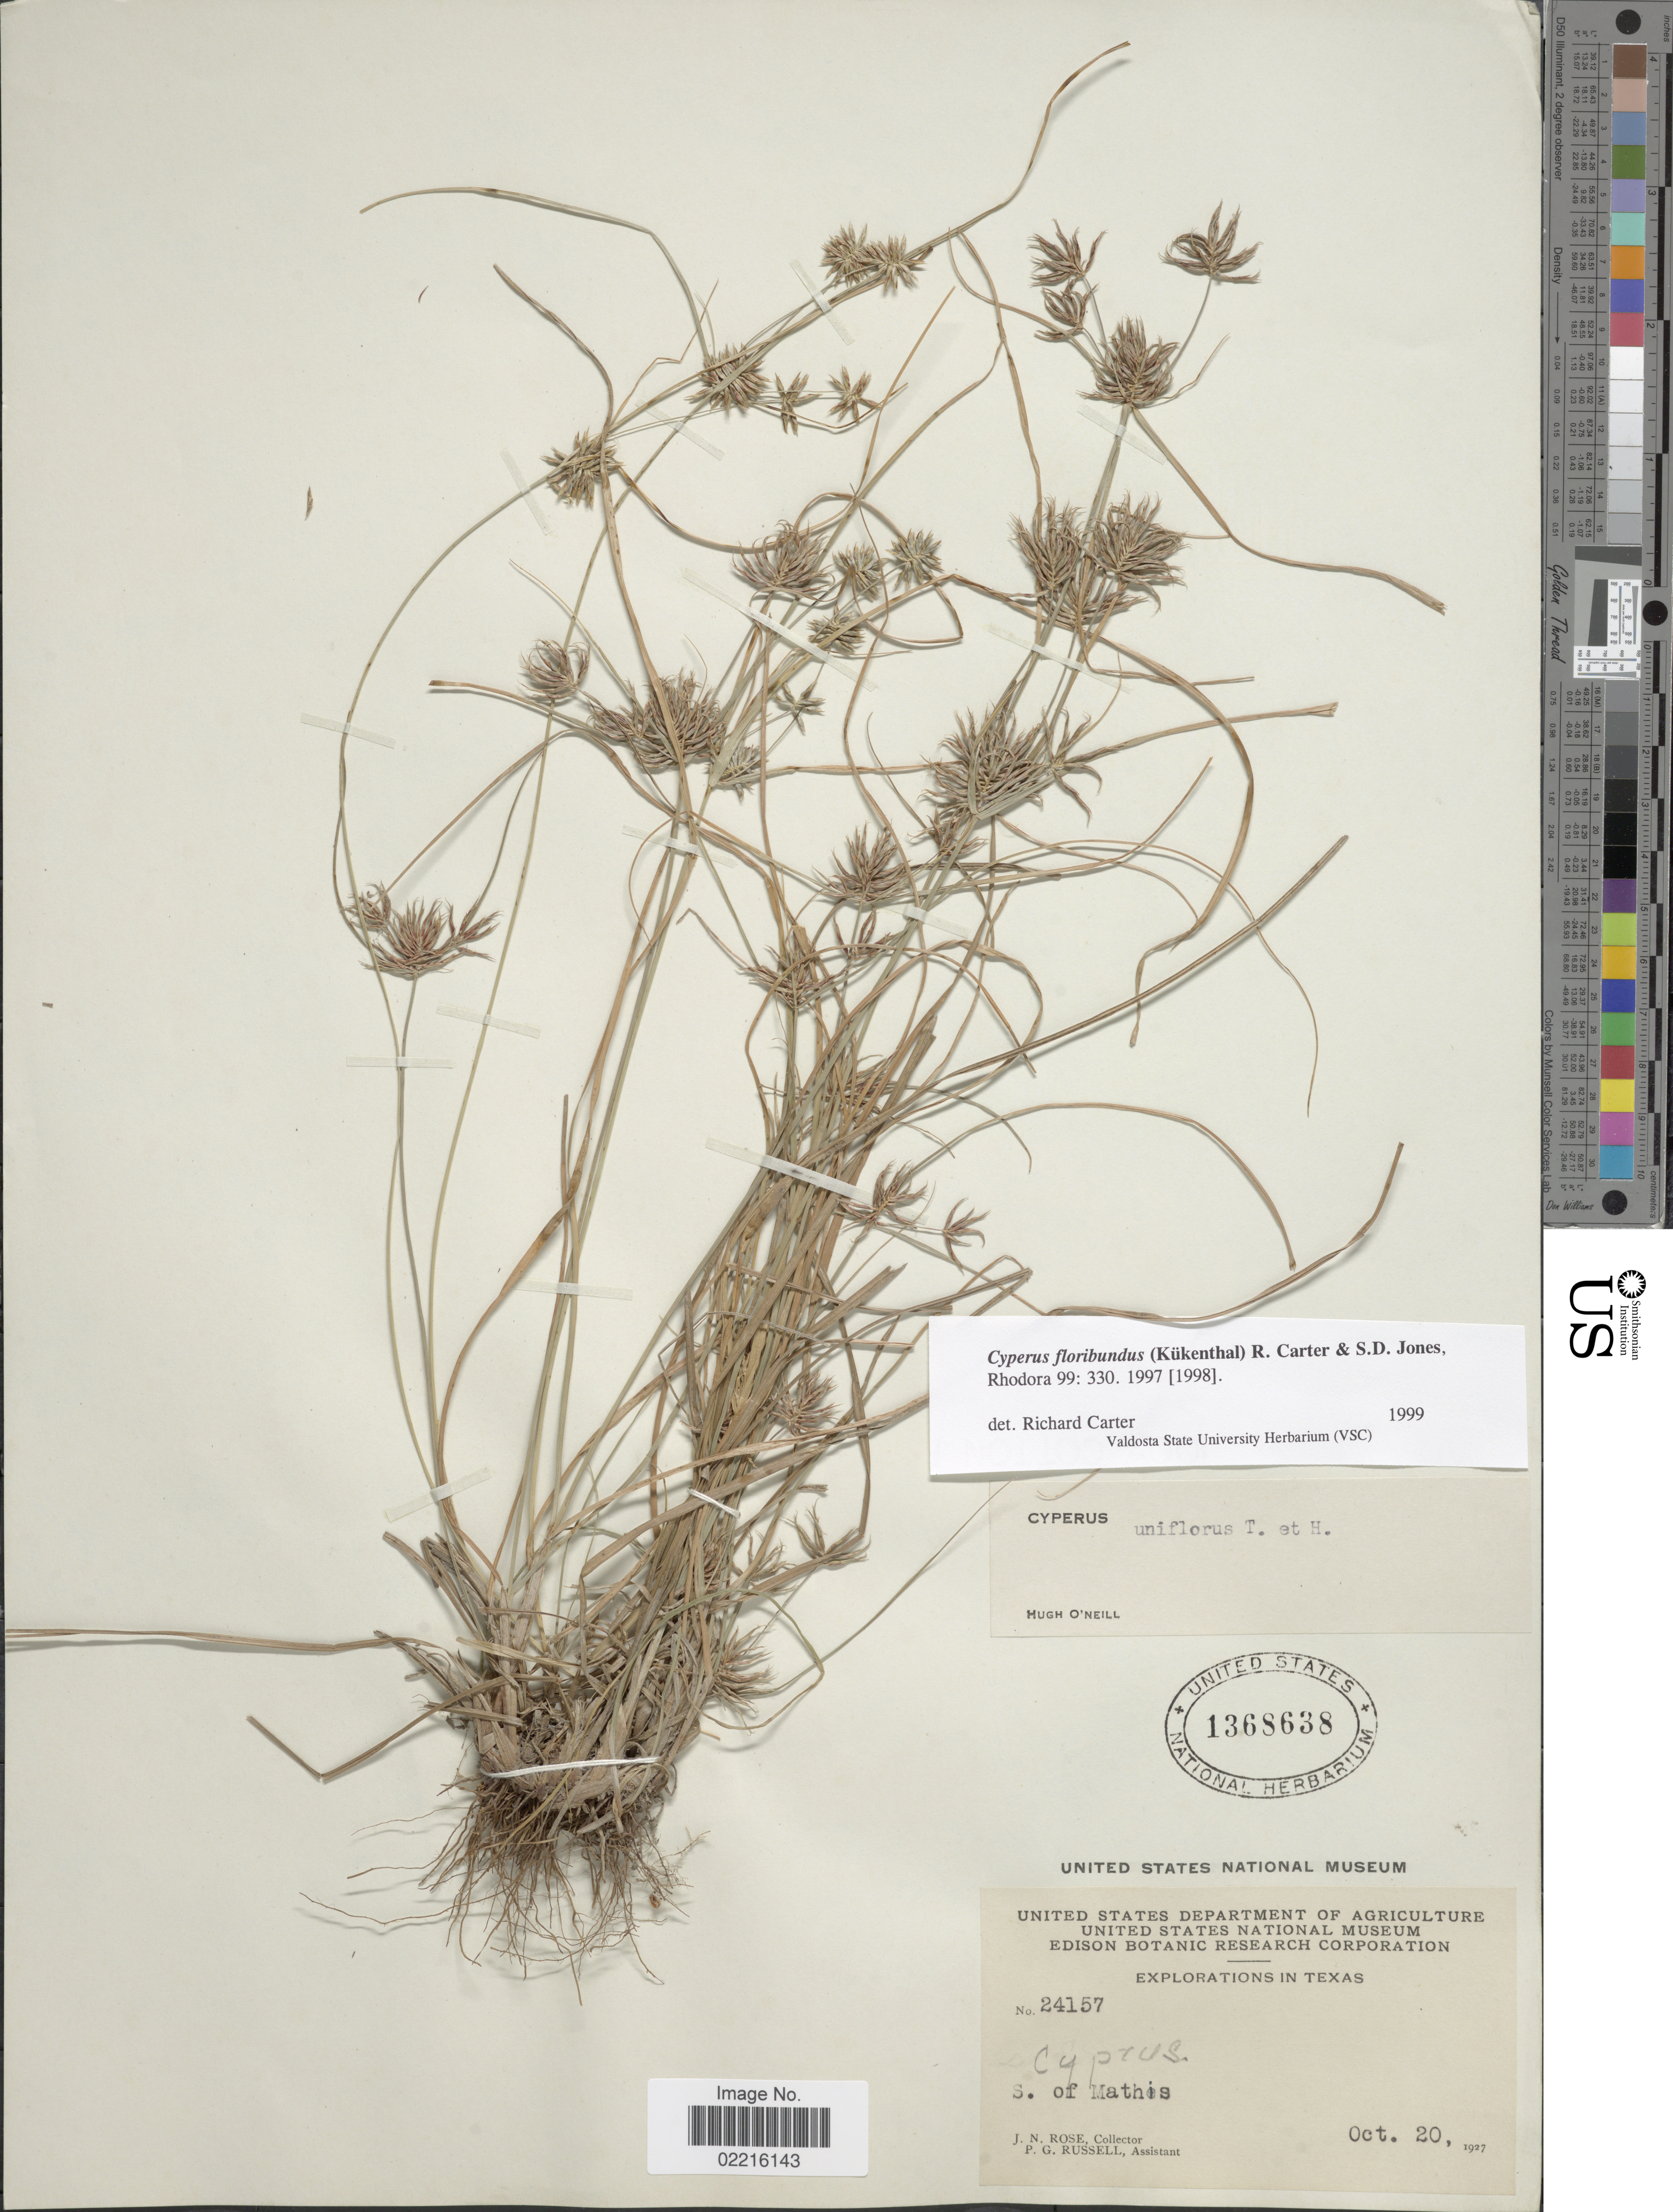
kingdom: Plantae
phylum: Tracheophyta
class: Liliopsida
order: Poales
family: Cyperaceae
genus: Cyperus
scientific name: Cyperus floribundus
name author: (Kük.) R. Carter & S.D. Jones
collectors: J. N. Rose & P. G. Russell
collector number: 24157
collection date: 1927-10-20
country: United States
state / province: Texas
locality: S. of Mathis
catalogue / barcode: US 1368638